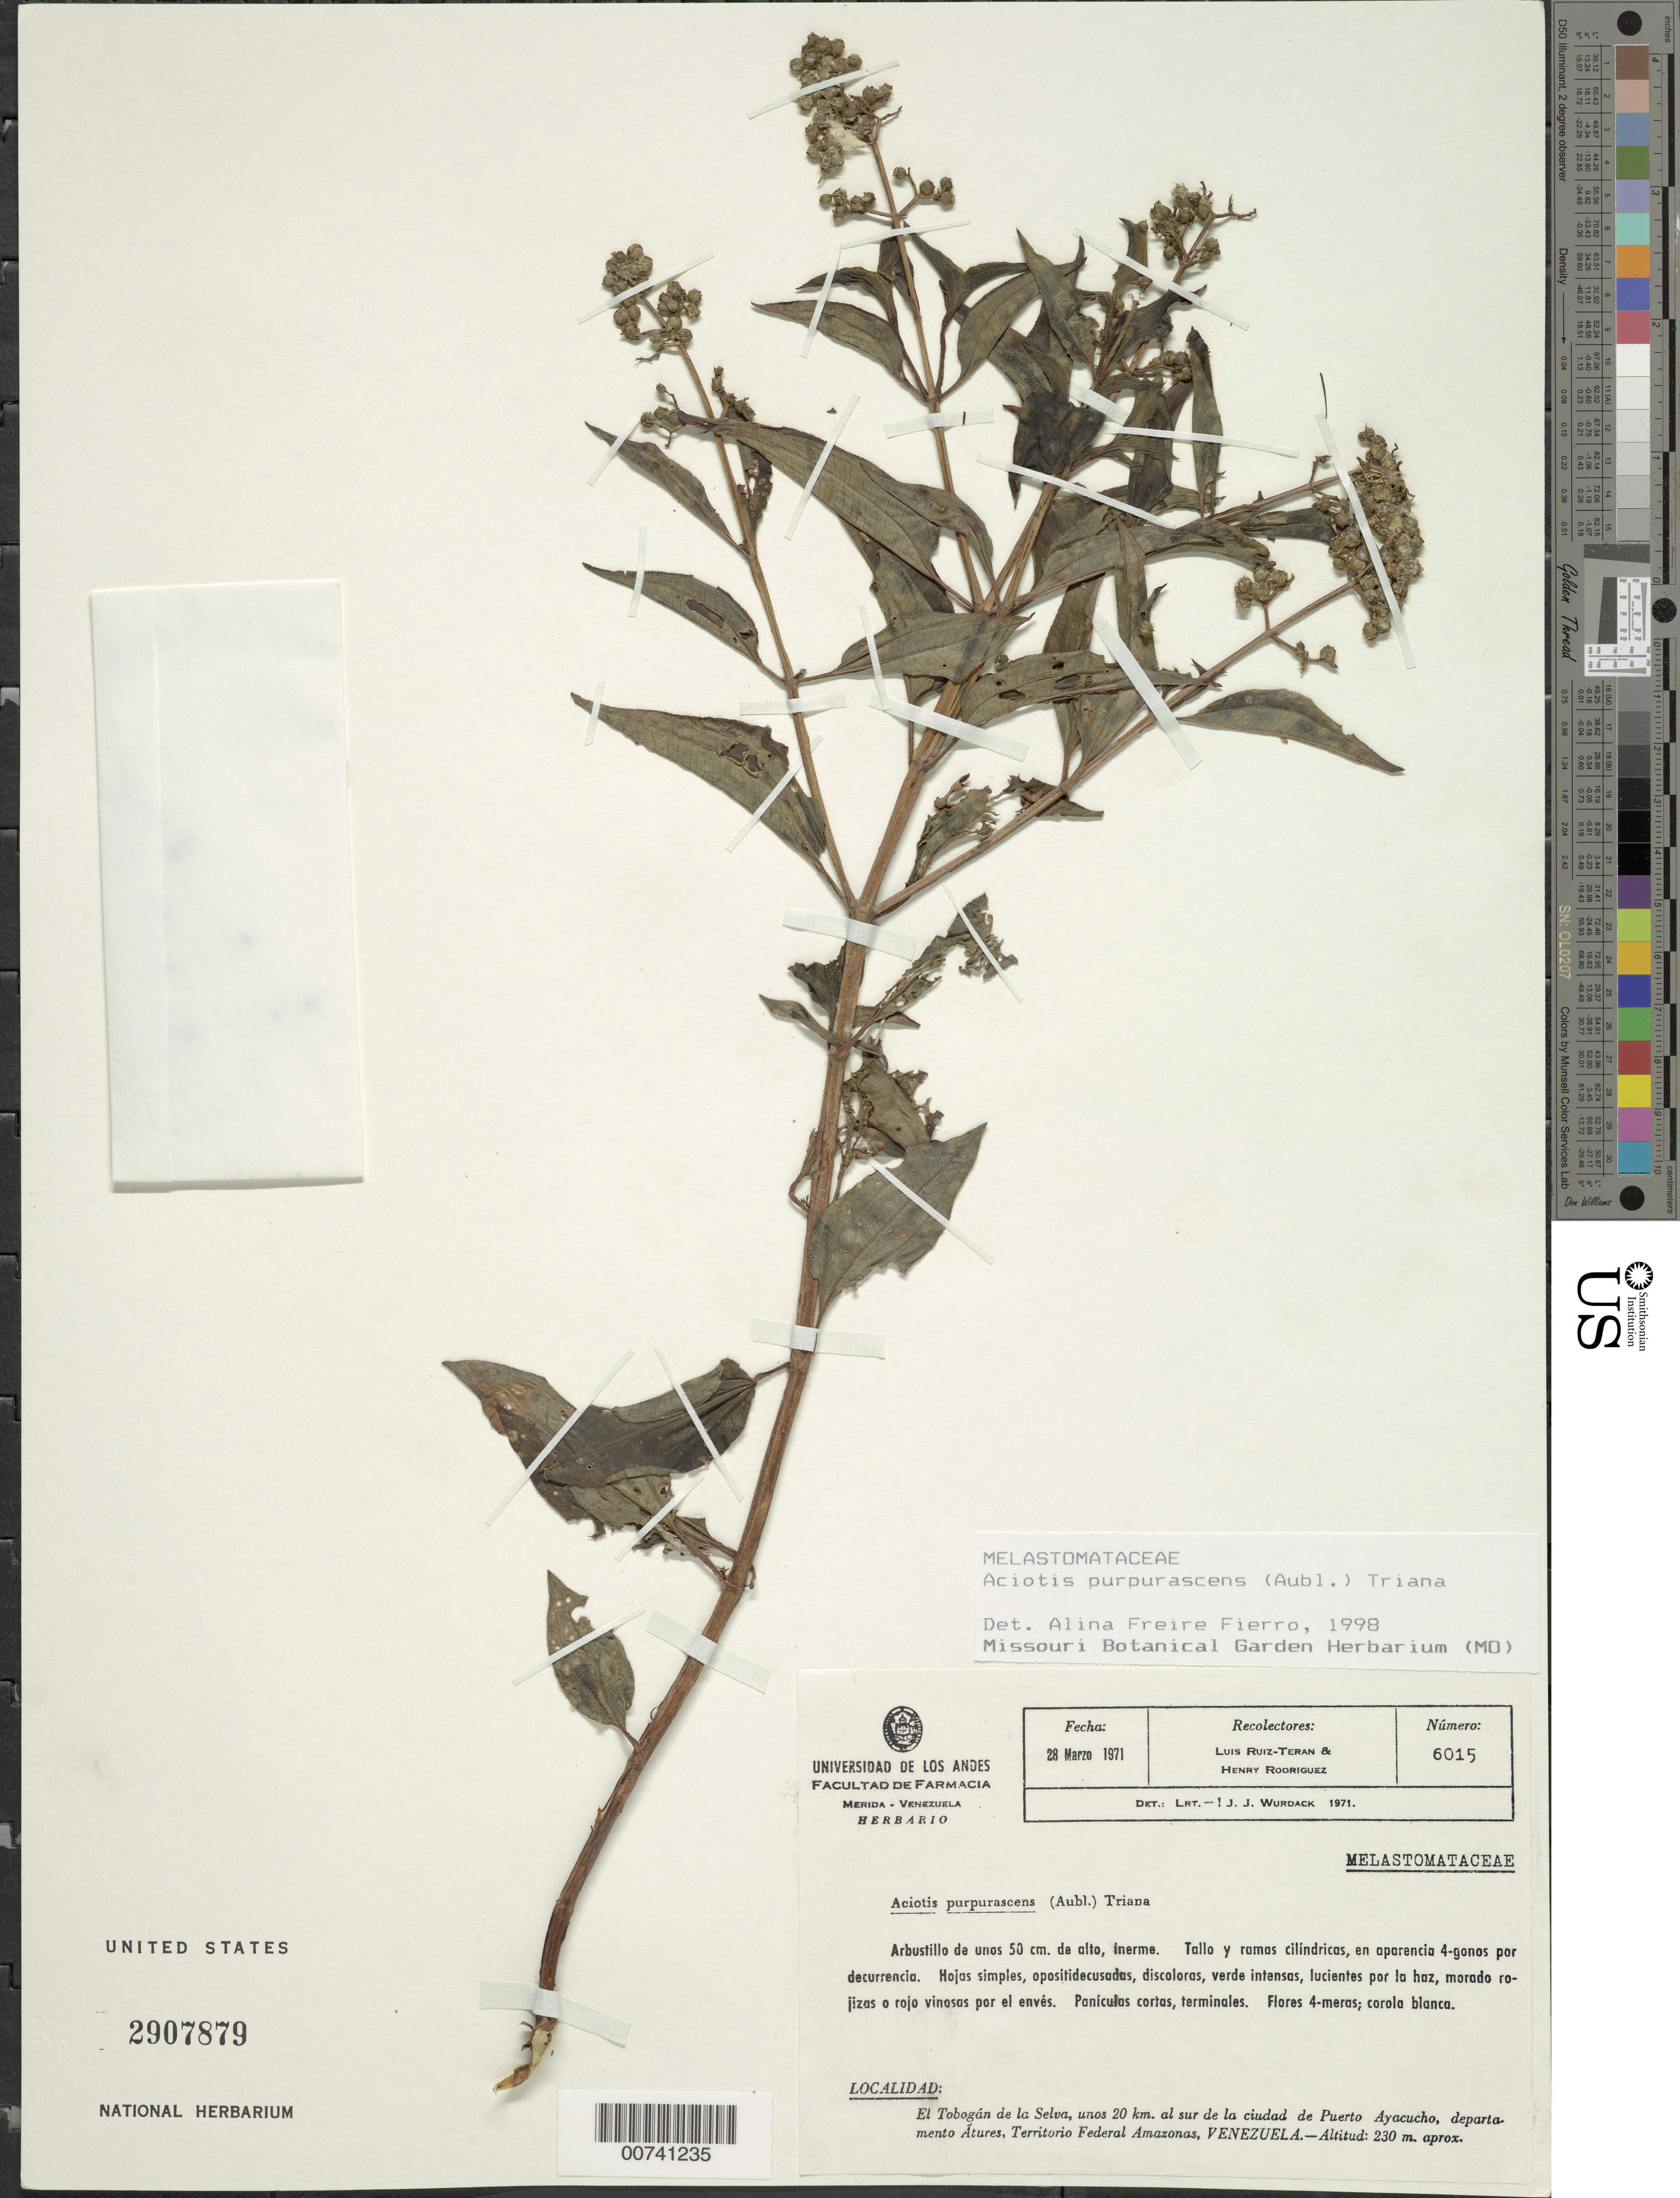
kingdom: Plantae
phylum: Tracheophyta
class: Magnoliopsida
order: Myrtales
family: Melastomataceae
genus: Aciotis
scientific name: Aciotis purpurascens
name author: (Aubl.) Triana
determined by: Freire-Fierro, A.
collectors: L. E. Ruíz-Terán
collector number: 6015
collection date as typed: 28-Mar-71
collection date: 1971-03-28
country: Venezuela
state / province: Amazonas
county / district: Atures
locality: El Tobogan de la Selva, 20 km from Puerto Ayacucho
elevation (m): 230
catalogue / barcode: US 2907879